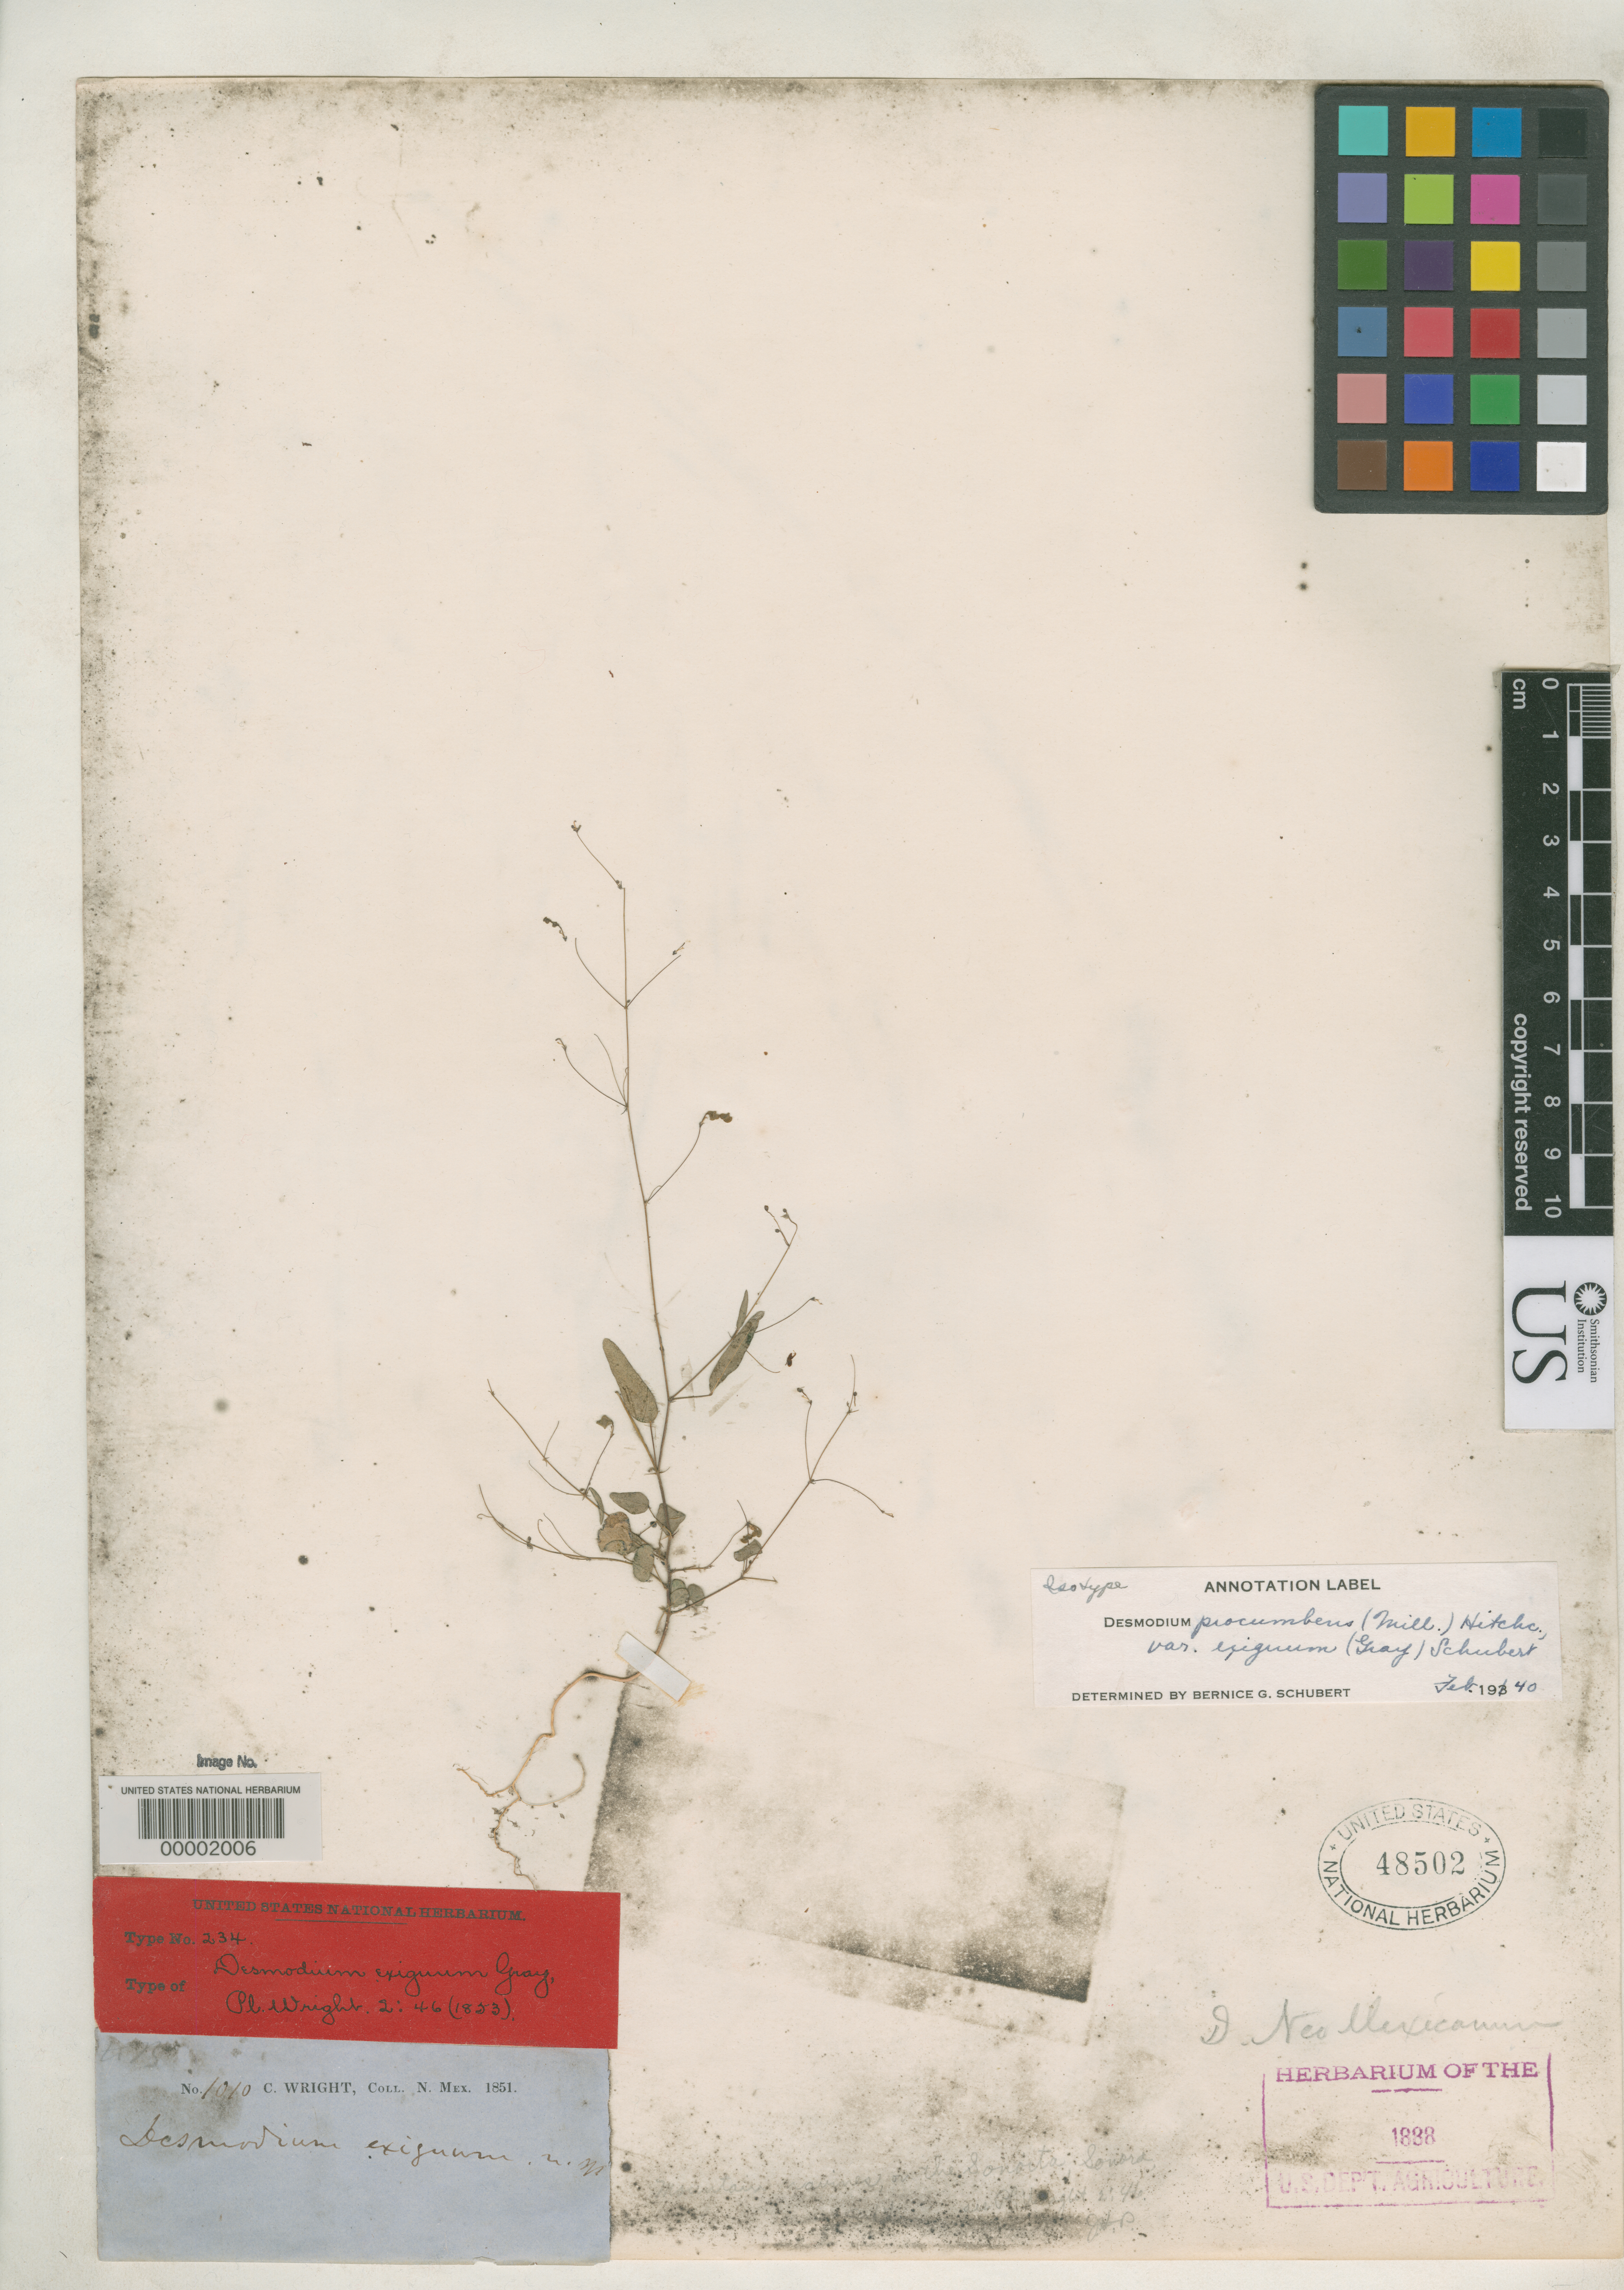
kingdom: Plantae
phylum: Tracheophyta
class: Magnoliopsida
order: Fabales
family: Fabaceae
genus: Desmodium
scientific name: Desmodium exiguum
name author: A. Gray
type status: Type Collection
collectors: C. Wright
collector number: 1010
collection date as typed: Sep 1851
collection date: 1851-09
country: Mexico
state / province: Sonora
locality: Sonoita.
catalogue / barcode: US 48502